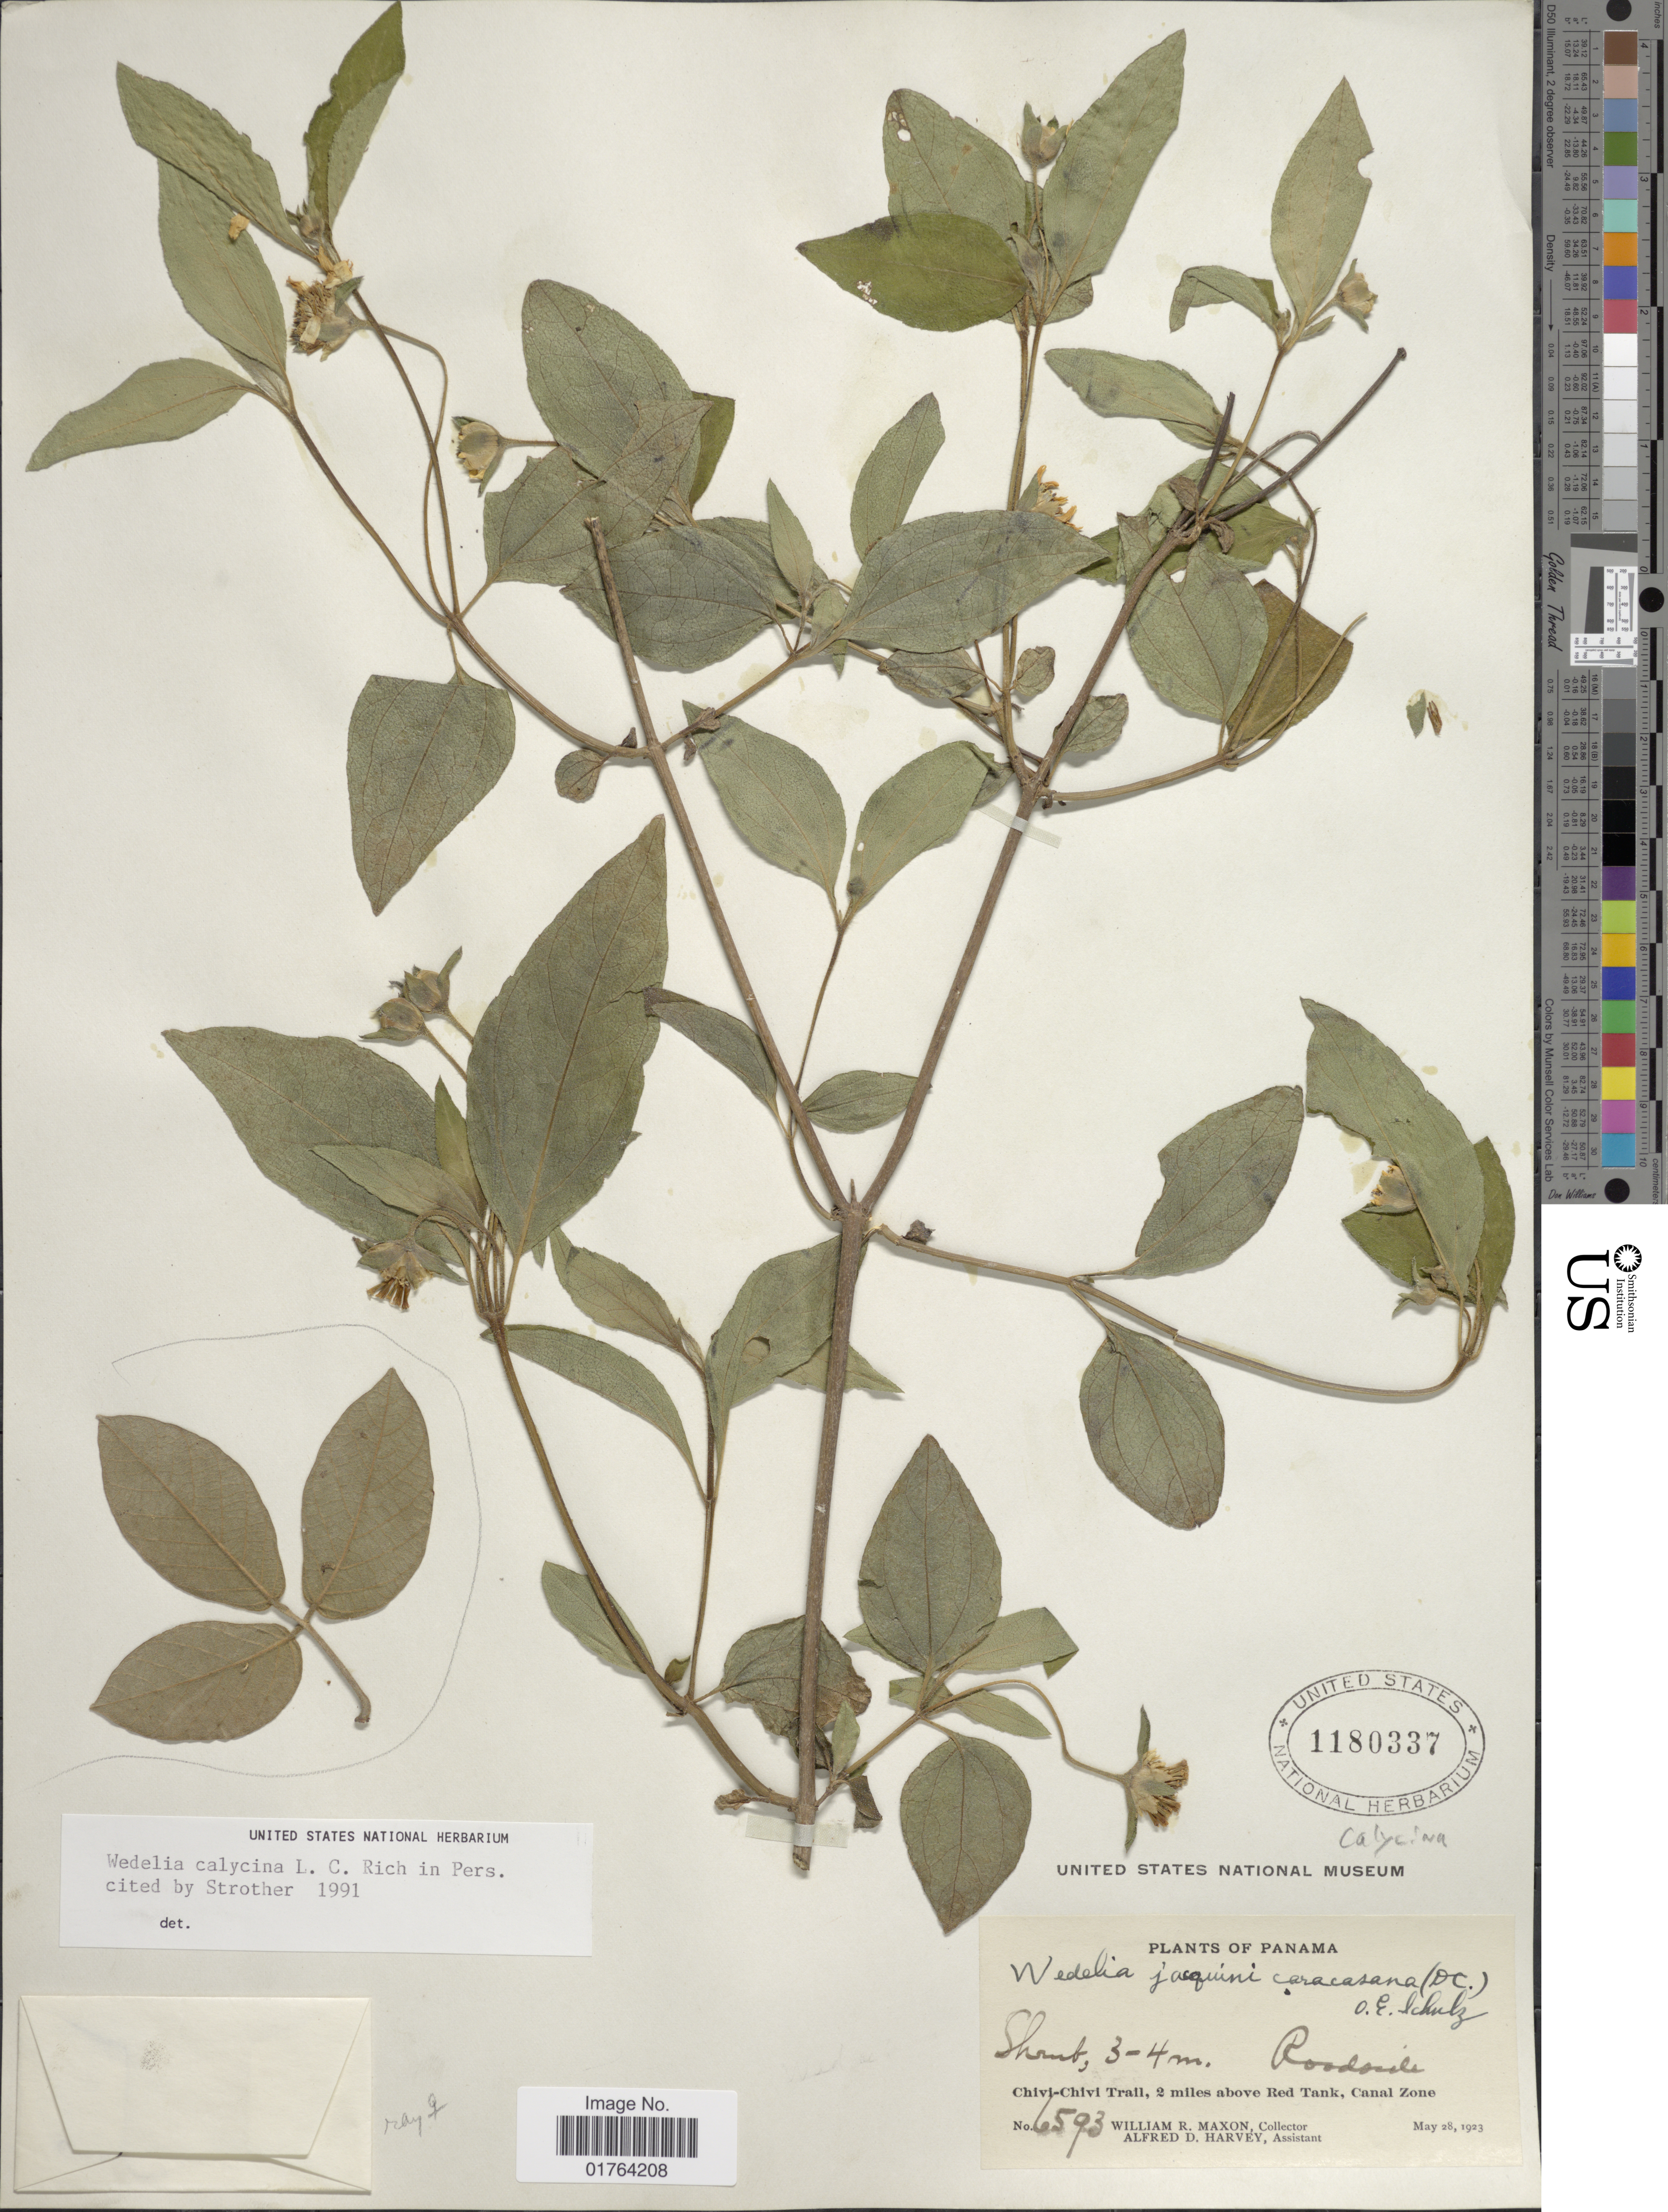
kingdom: Plantae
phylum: Tracheophyta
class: Magnoliopsida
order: Asterales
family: Asteraceae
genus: Wedelia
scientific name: Wedelia calycina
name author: Rich.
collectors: W. R. Maxon & A. D. Harvey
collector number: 6593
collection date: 1923-05-28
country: Panama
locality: Chivi-Chivi Trail, 2 miles above Red Tank, Canal Zone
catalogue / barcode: US 1180337